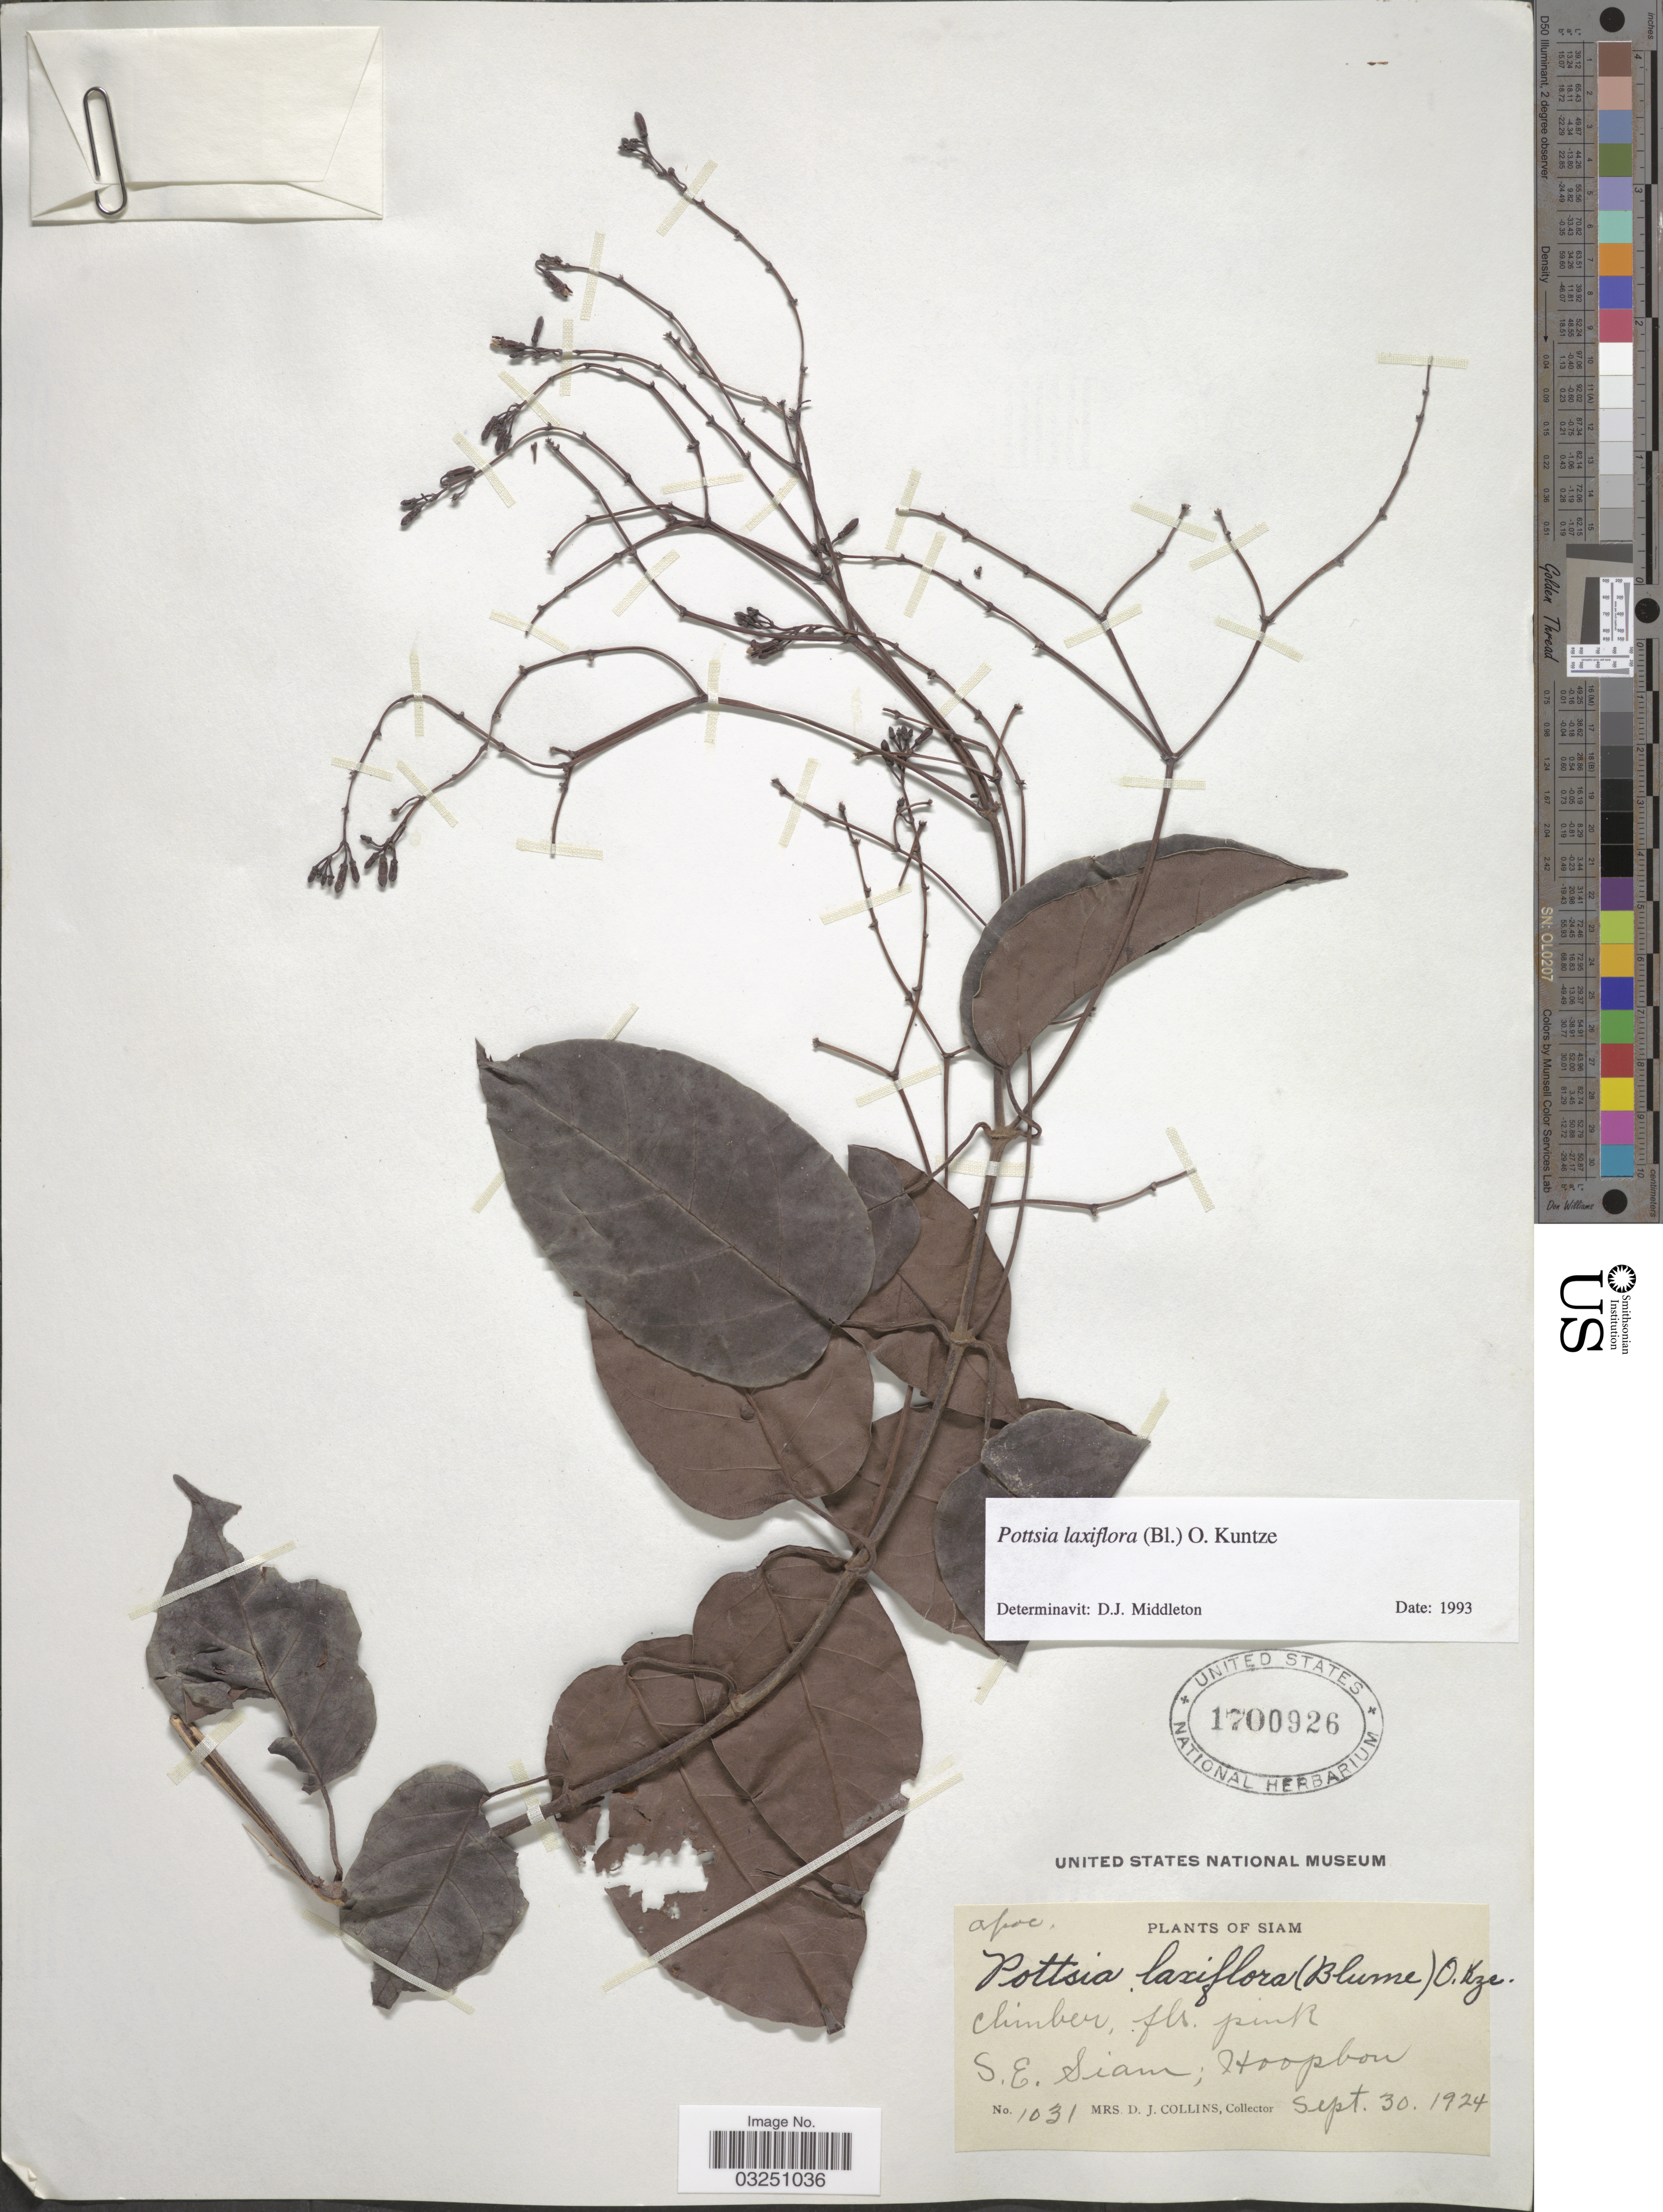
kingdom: Plantae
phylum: Tracheophyta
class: Magnoliopsida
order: Gentianales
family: Apocynaceae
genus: Pottsia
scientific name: Pottsia laxiflora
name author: (Blume) Kuntze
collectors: Mrs. D. J. Collins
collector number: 1031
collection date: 1924-09-30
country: Thailand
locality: S.E. Siam; Hoopbon.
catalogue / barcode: US 1700926